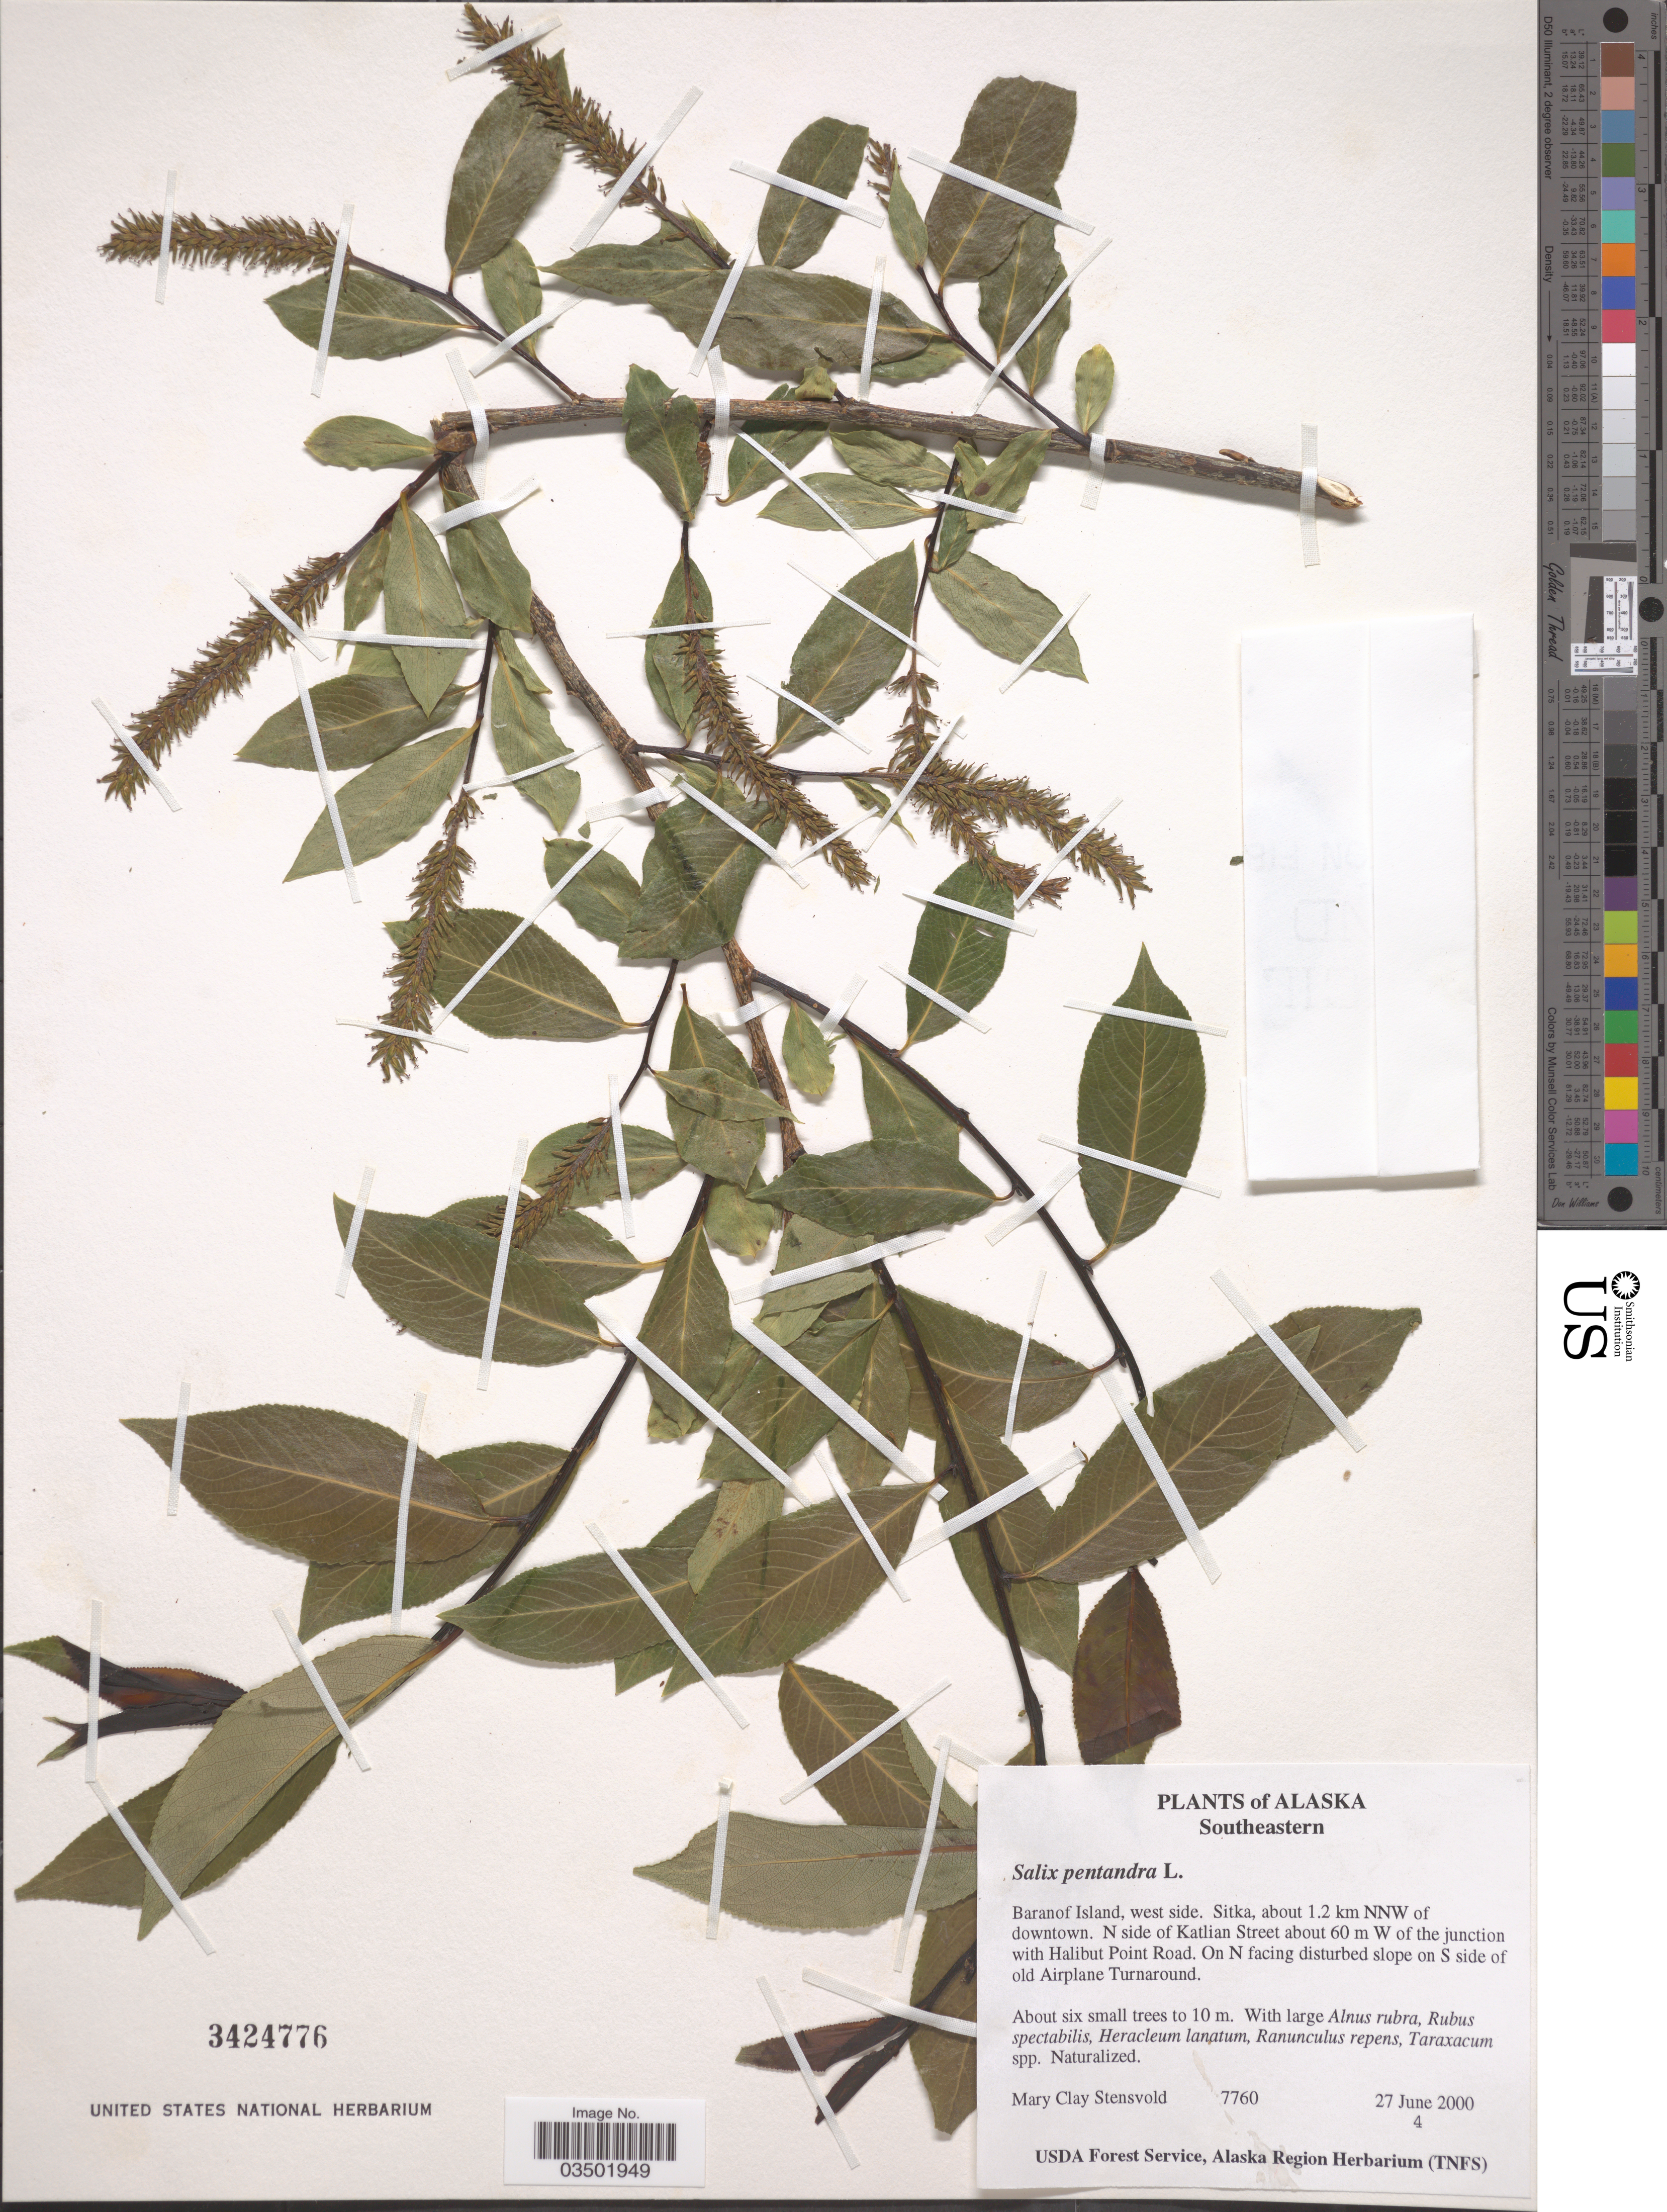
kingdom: Plantae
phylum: Tracheophyta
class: Magnoliopsida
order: Malpighiales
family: Salicaceae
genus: Salix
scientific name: Salix pentandra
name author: L.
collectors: M. Stensvold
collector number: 7760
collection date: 2000-06-27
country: United States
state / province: Alaska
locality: Southeastern. Baranof Island, west side. Sika, about 1.2 km NNW of downtown. N side of Katlian Street about 60 m W of the junction with Halibut Point Road. On N facing disturbed slope on S side of old Airplane Turnaround.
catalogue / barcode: US 3424776